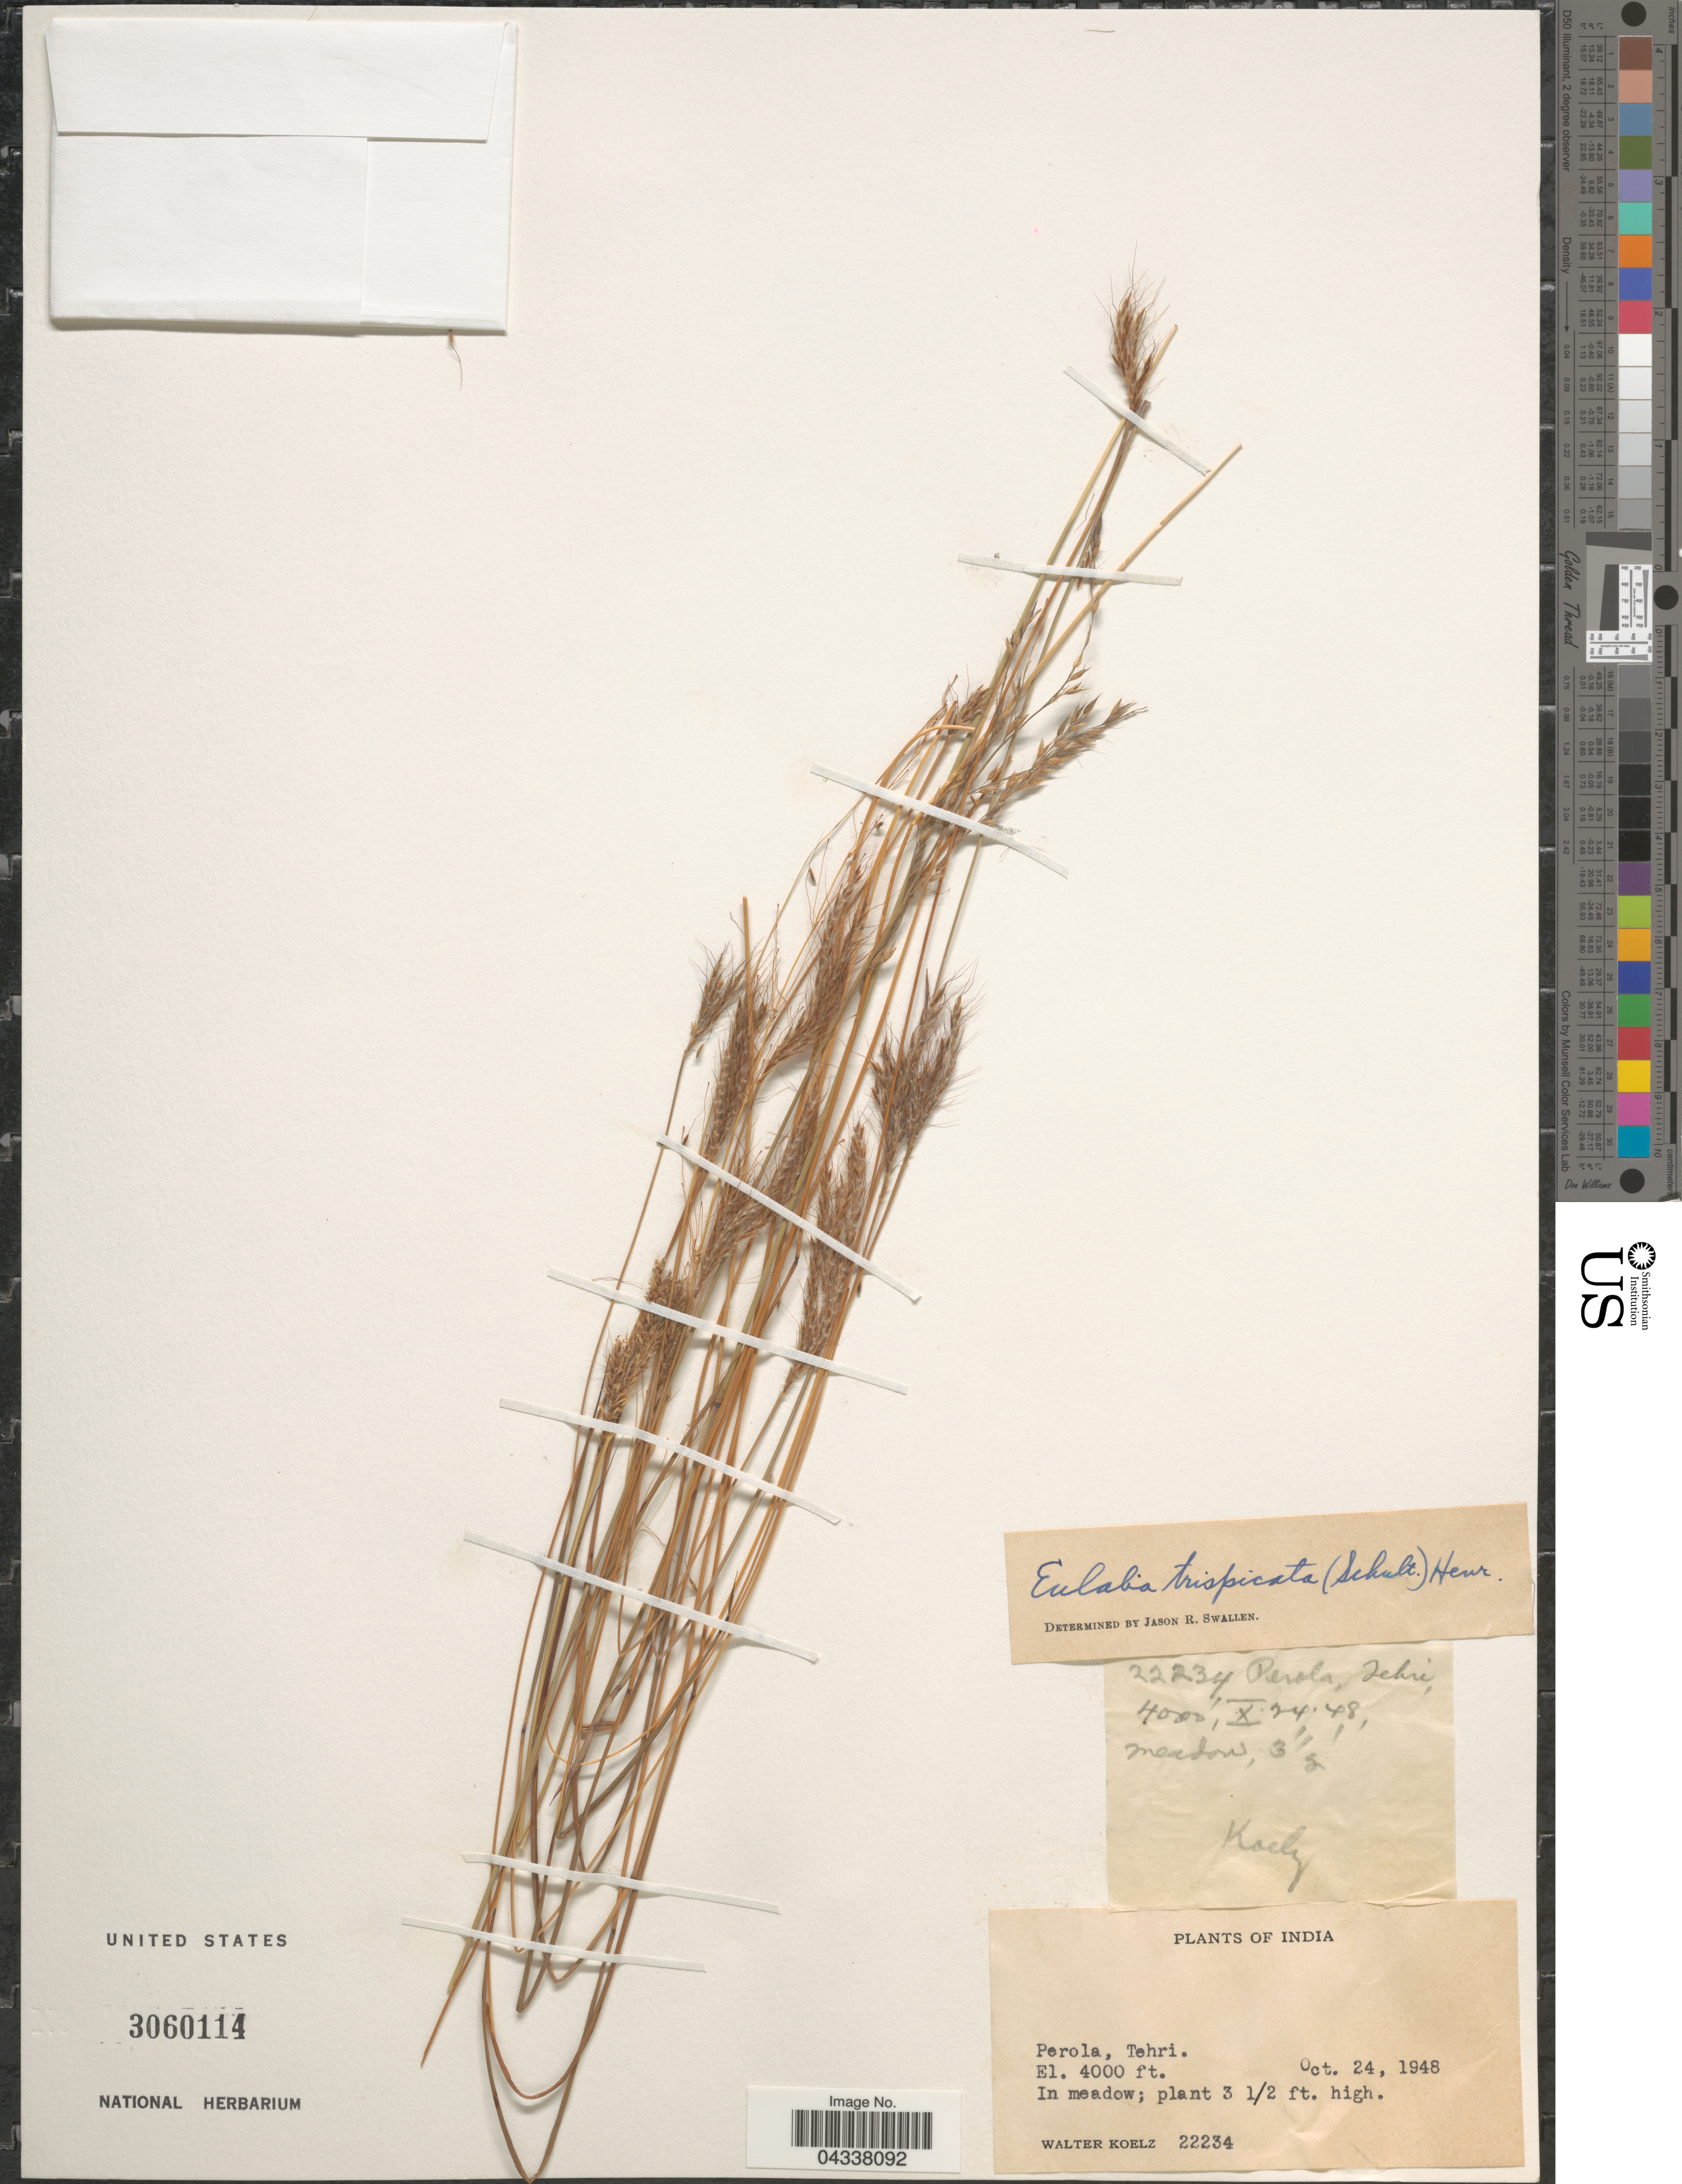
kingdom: Plantae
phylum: Tracheophyta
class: Liliopsida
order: Poales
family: Poaceae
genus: Pseudopogonatherum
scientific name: Pseudopogonatherum trispicatum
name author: (Schult.) Ohwi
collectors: W. N. Koelz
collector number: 22234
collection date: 1948-10-24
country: India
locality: Perola, Tehri.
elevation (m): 1219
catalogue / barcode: US 3060114